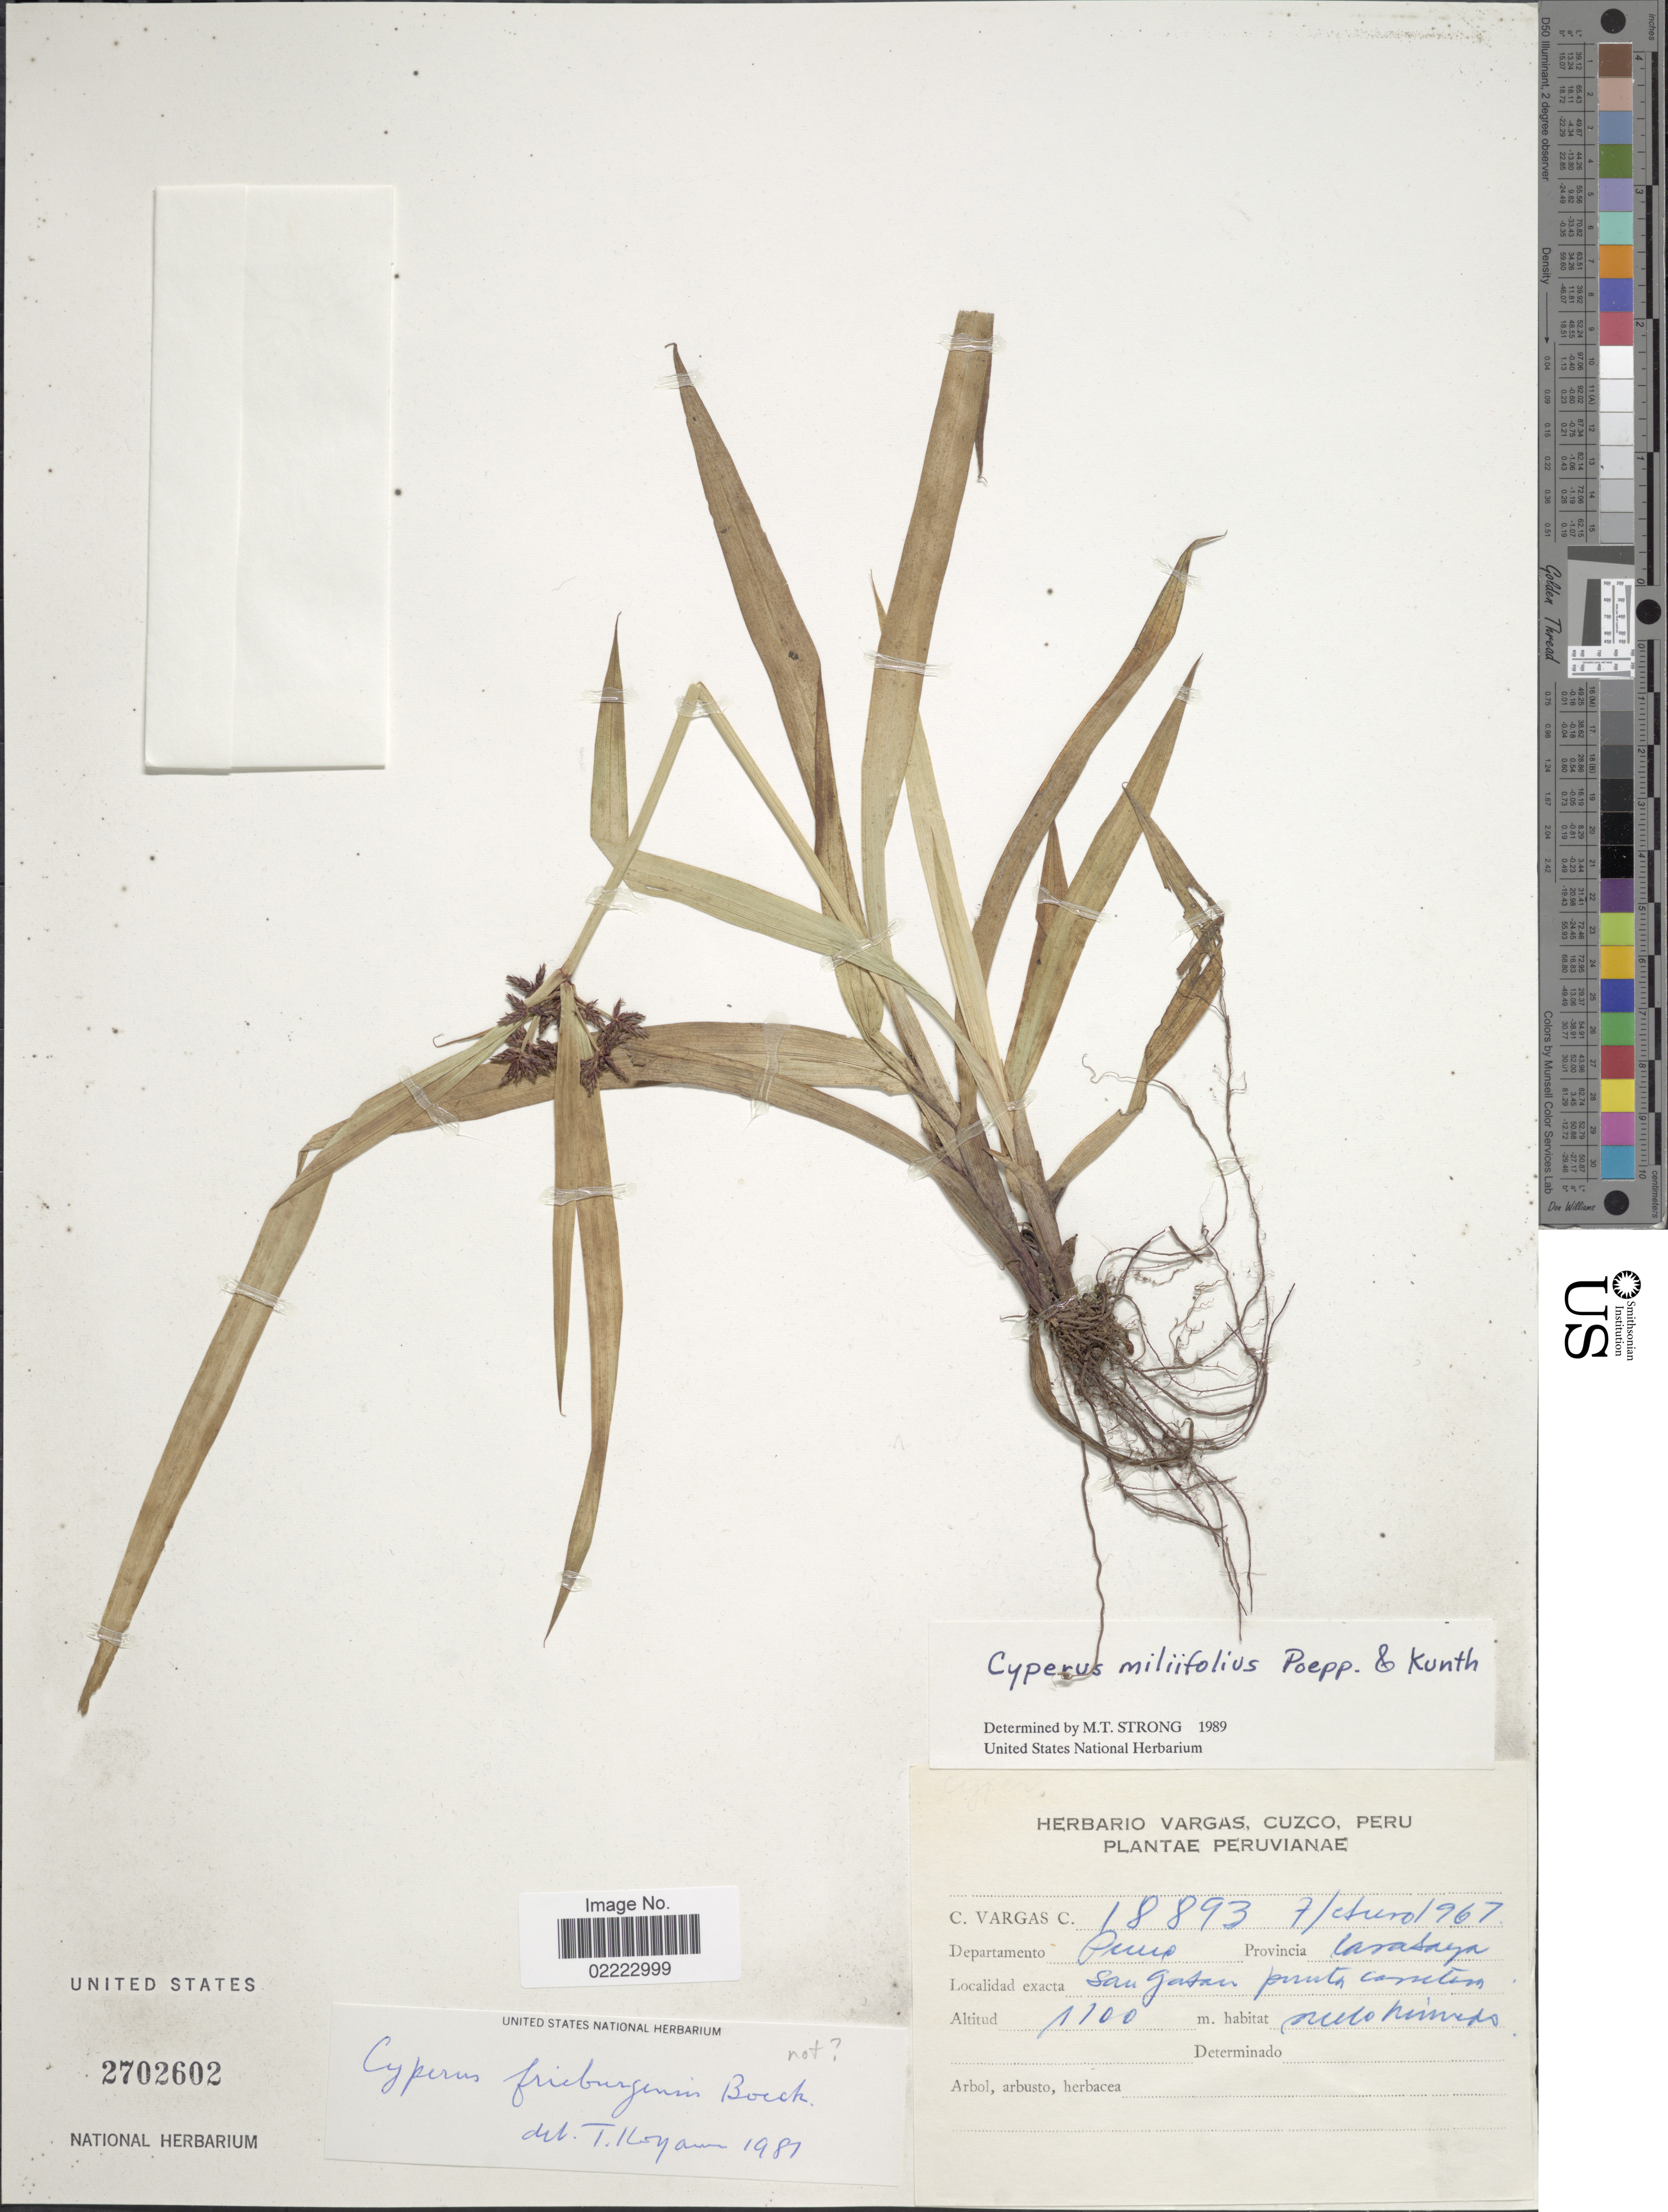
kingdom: Plantae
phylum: Tracheophyta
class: Liliopsida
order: Poales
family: Cyperaceae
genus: Cyperus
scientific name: Cyperus miliifolius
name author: Poepp. & Kunth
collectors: C. Vargas Calderón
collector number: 18893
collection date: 1967-01-07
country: Peru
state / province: Piura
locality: Provincia Carabaya, San Gaban, punta carretera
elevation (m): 1100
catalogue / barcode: US 2702602